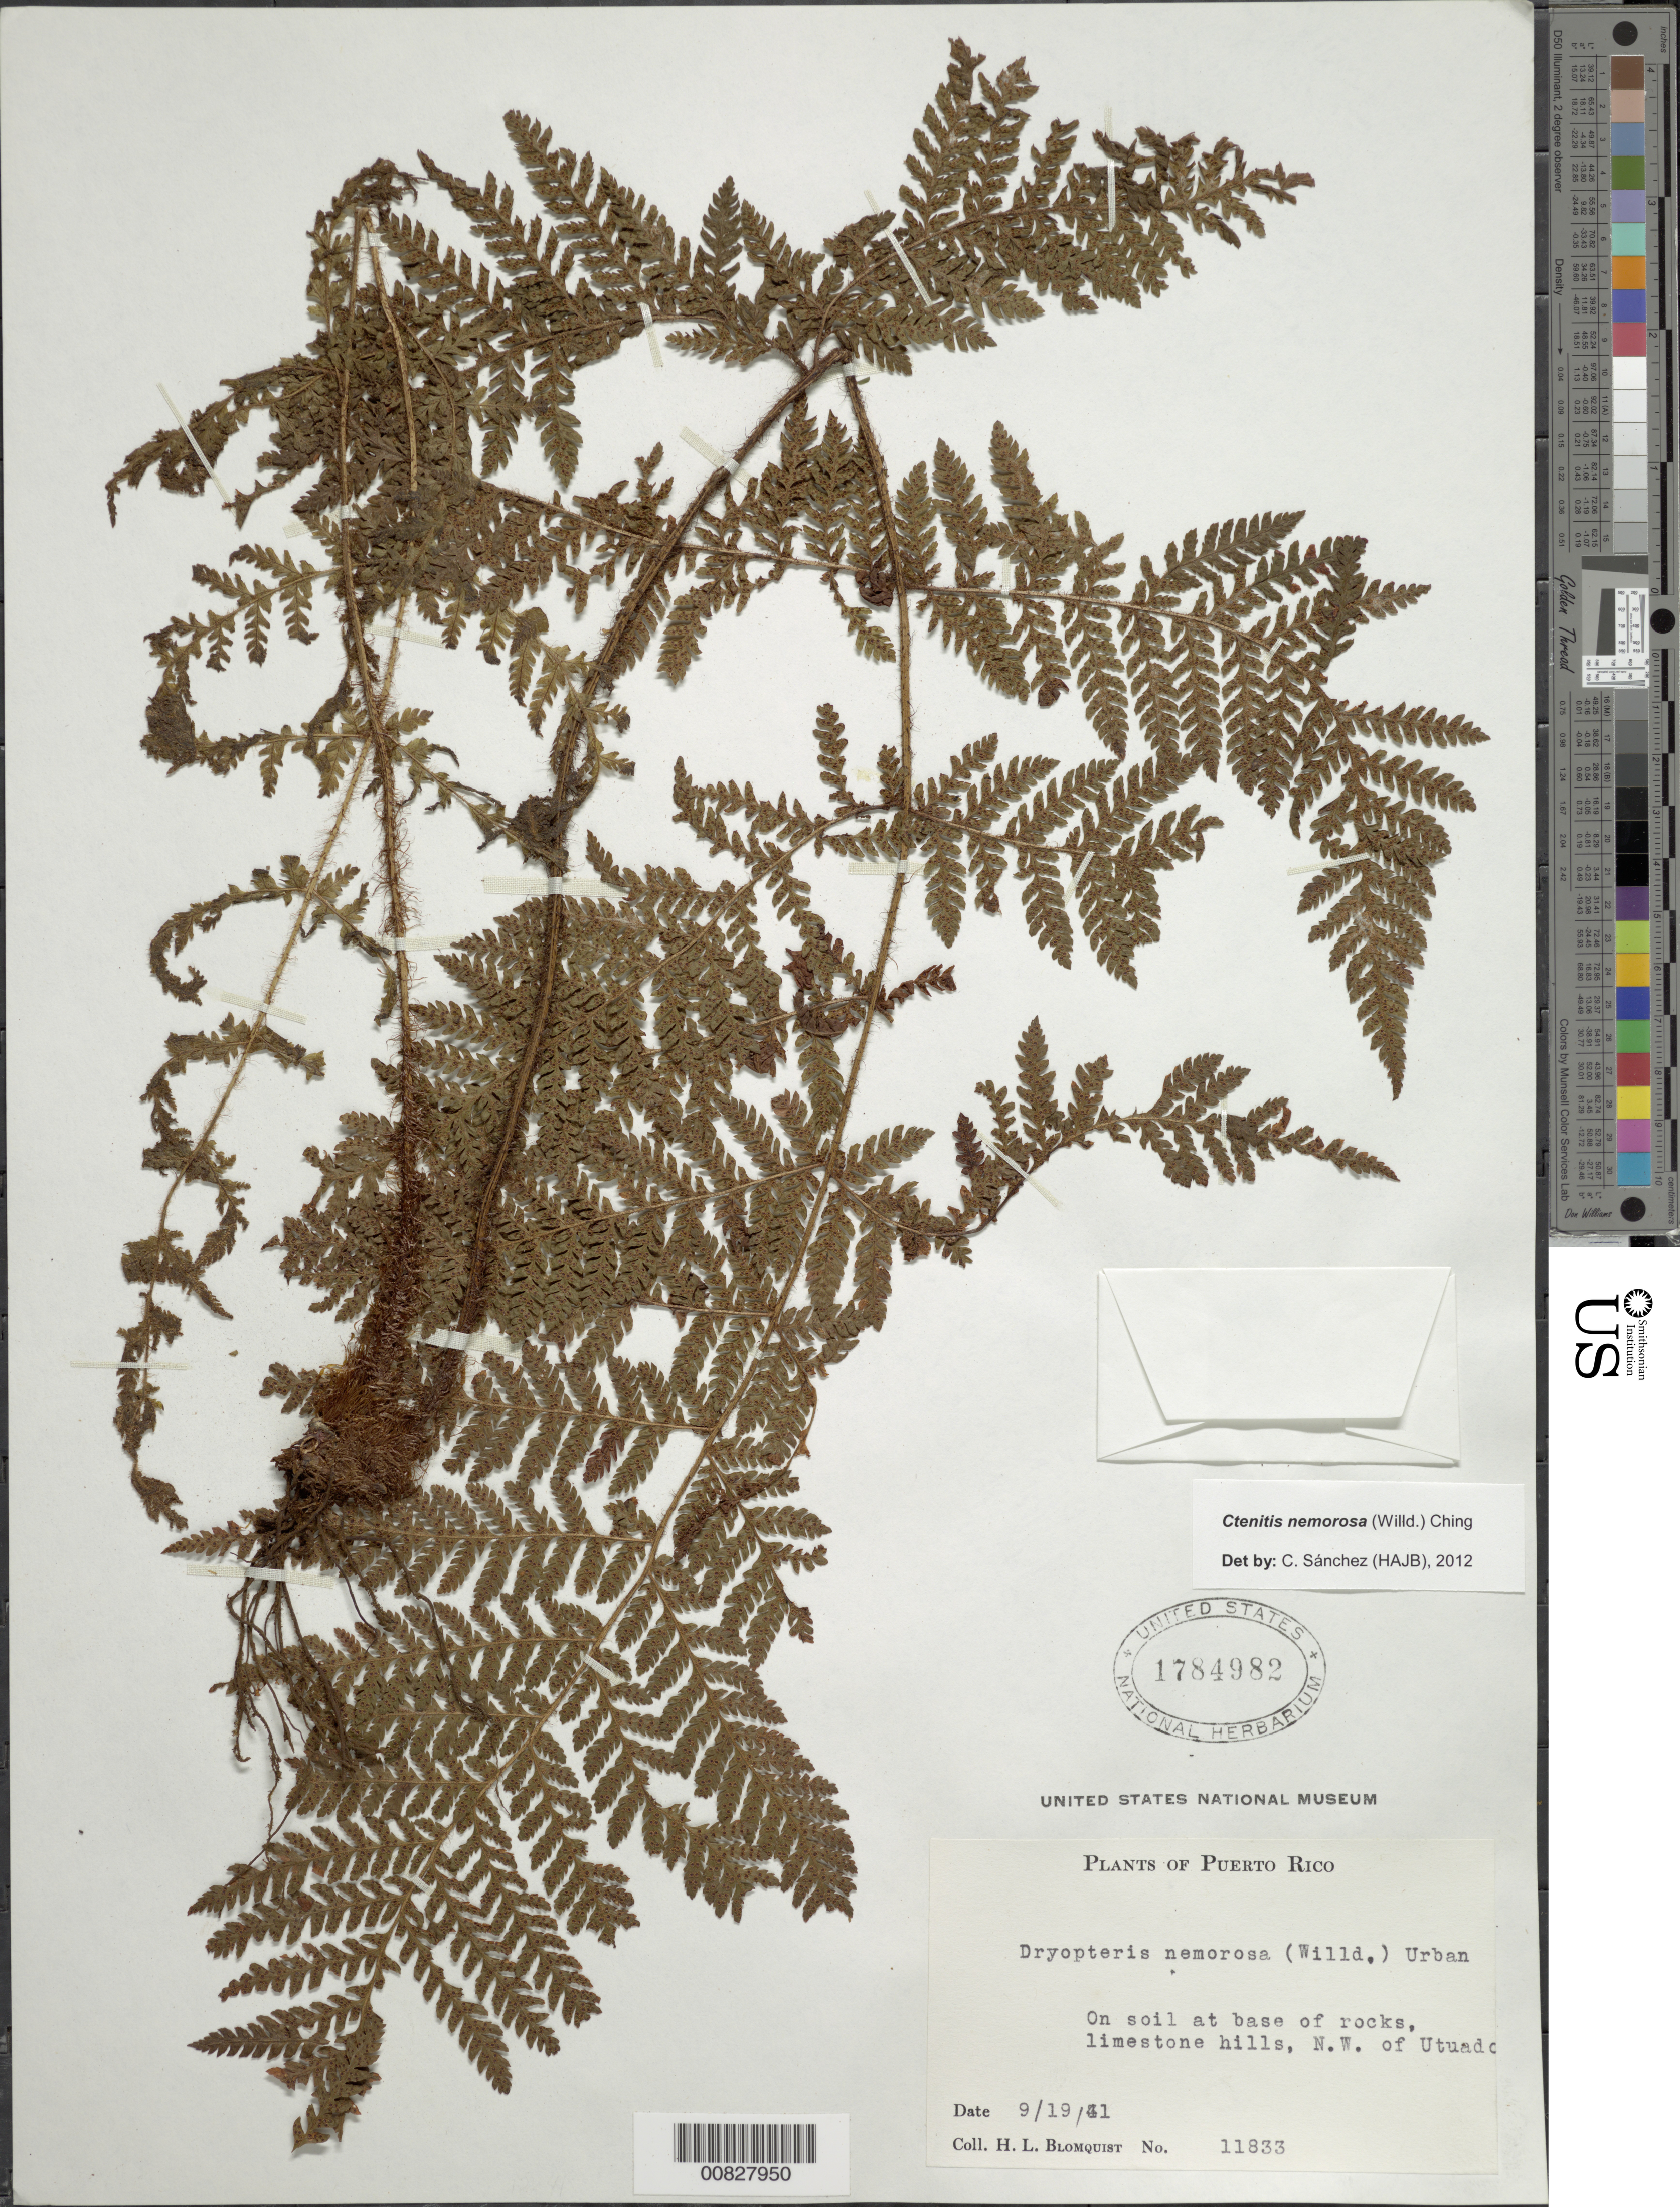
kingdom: Plantae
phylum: Tracheophyta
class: Polypodiopsida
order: Polypodiales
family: Dryopteridaceae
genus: Ctenitis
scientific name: Ctenitis nemorosa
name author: (Willd.) Ching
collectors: H. Blomquist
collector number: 11833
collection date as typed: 19 Sep 1941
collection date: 1941-09-19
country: Puerto Rico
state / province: Utuado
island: Puerto Rico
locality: Utado, NW of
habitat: Soil at base of rocks, limestone hills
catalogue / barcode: US 1784982